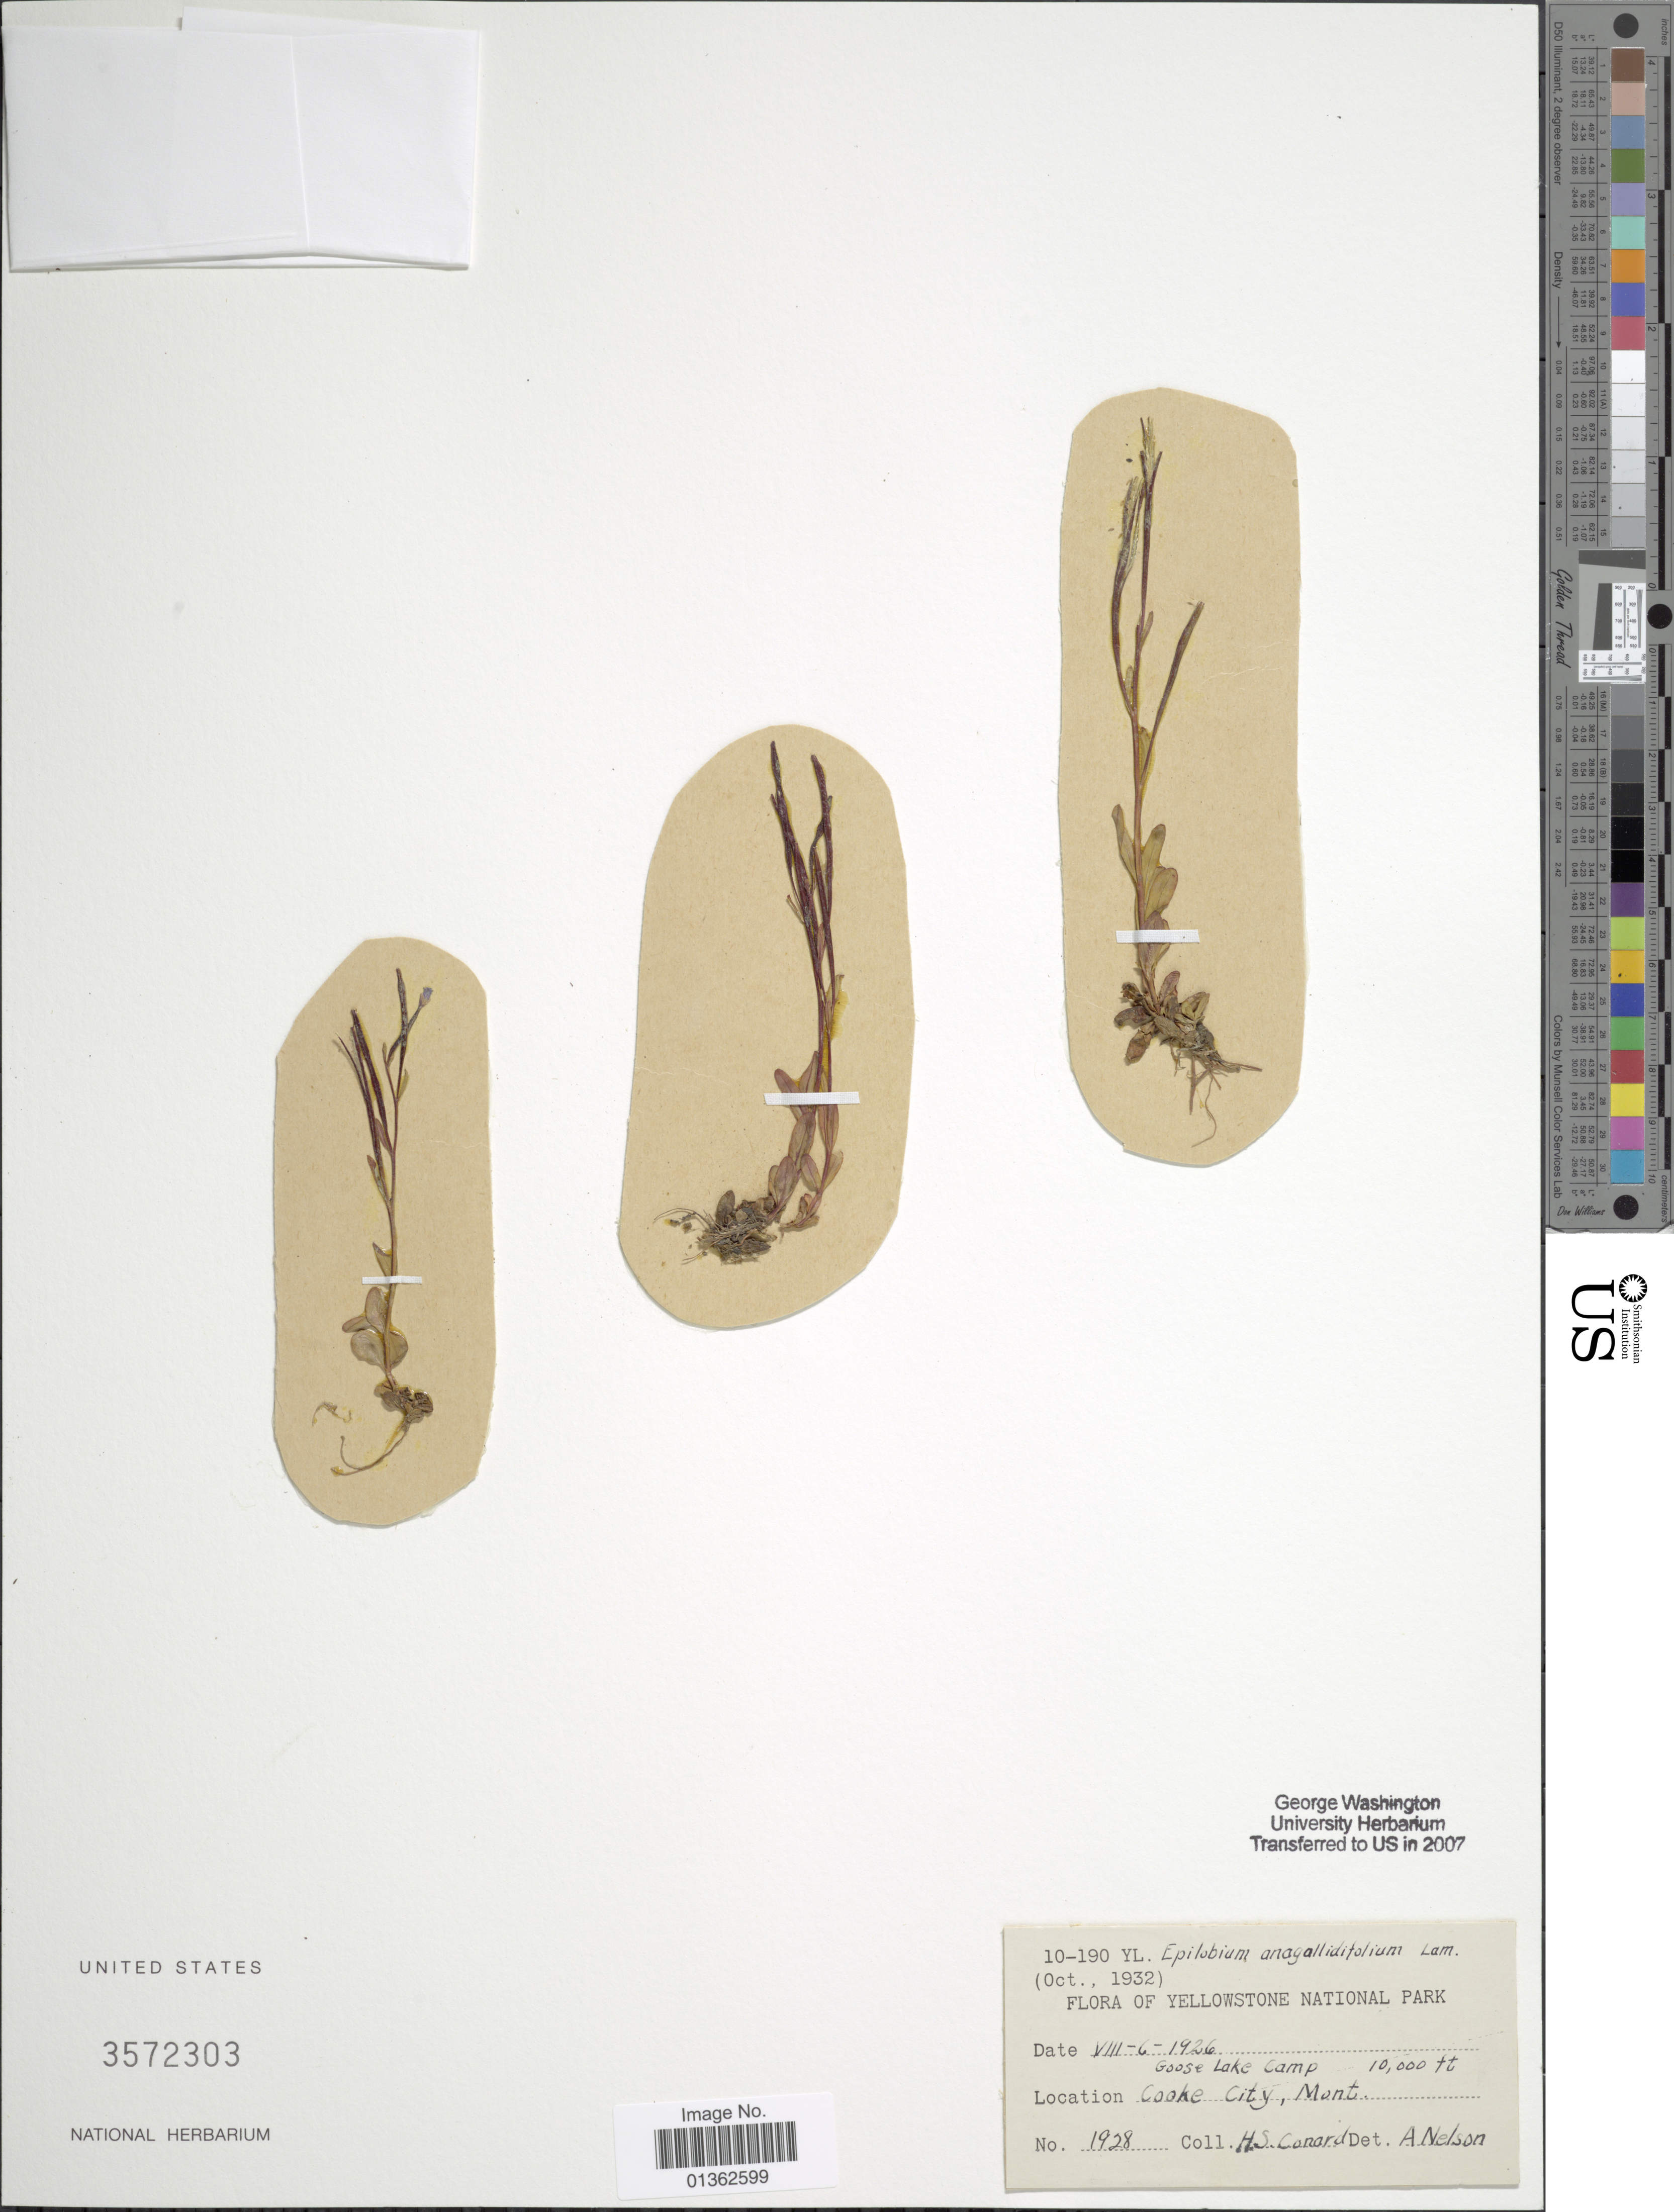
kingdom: Plantae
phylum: Tracheophyta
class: Magnoliopsida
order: Myrtales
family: Onagraceae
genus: Epilobium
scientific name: Epilobium anagallidifolium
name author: Lam.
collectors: H. S. Conard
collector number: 1928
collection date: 1926-08-06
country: United States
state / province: Montana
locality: Yellowstone National Park. Goose Lake Camp. Cooke City.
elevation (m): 3048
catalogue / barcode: US 3572303